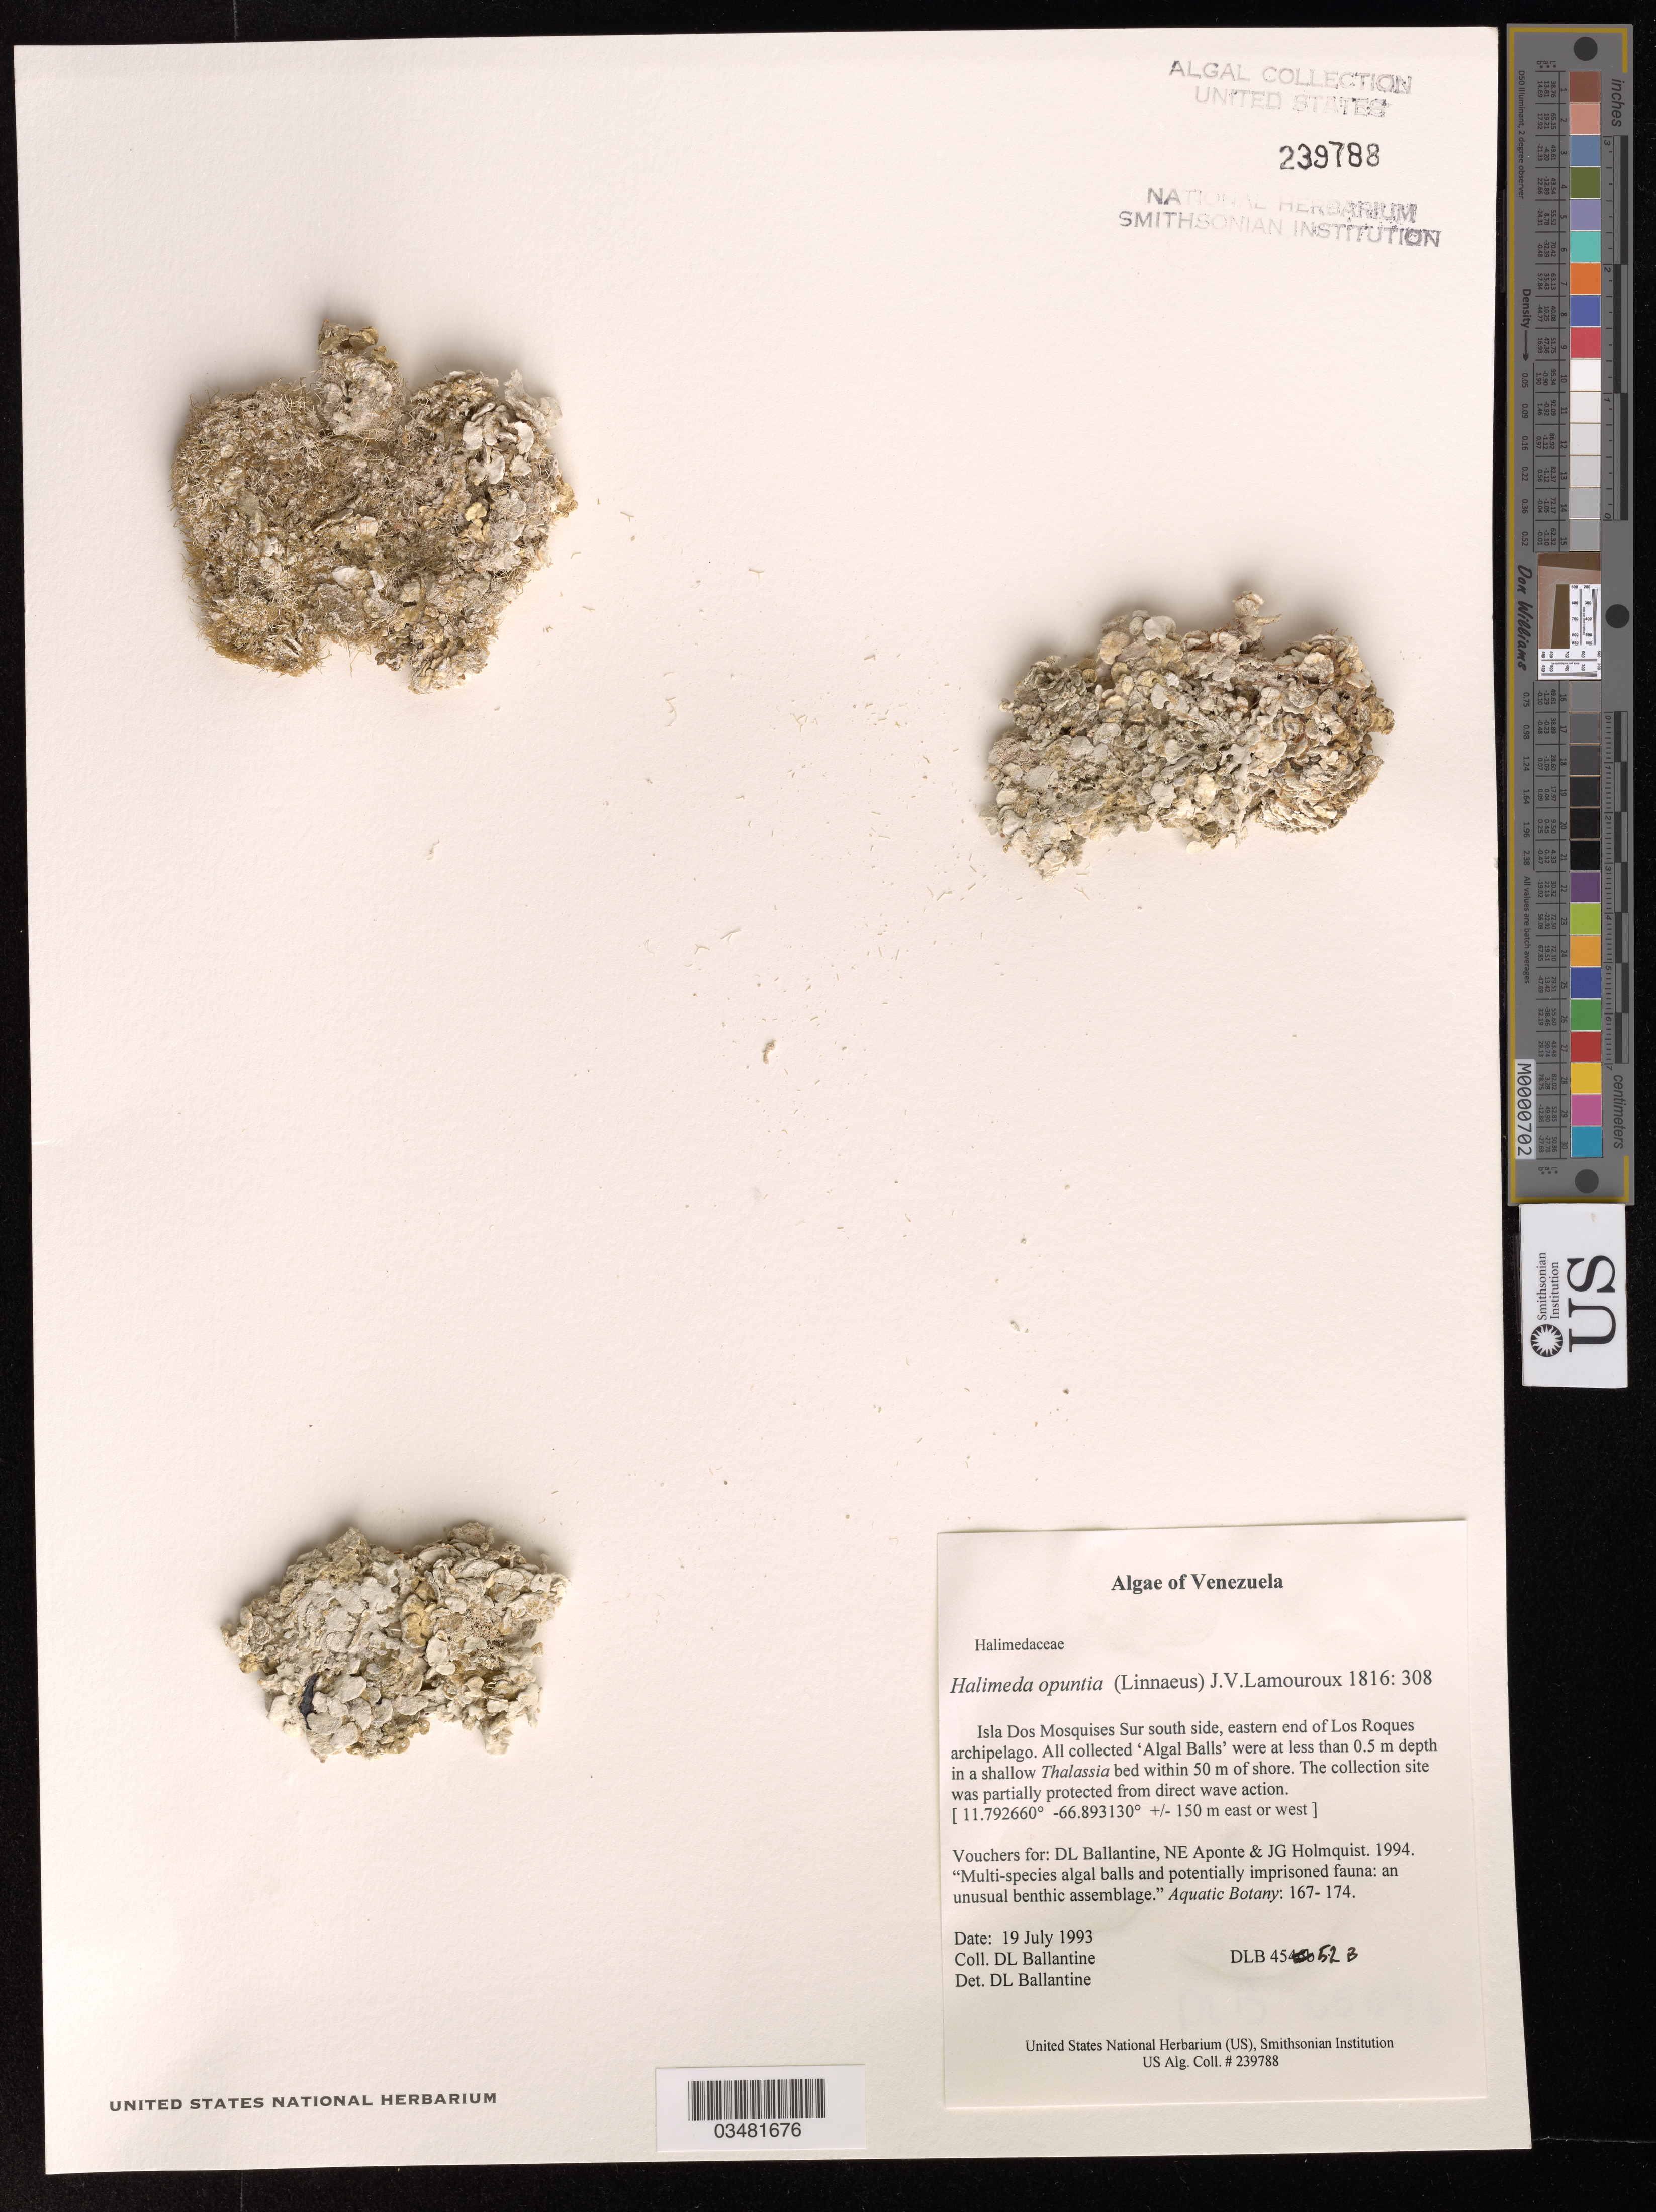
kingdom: Plantae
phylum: Chlorophyta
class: Ulvophyceae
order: Bryopsidales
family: Halimedaceae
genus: Halimeda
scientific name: Halimeda opuntia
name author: (L.) J.V.Lamouroux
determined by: Ballantine, D. L.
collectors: D.L. Ballantine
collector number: DLB 4552B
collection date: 1993-07-19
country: Venezuela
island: Isla Dos Mosquises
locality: Isla Dos Mosquises Sur south side, eastern end of Los Roques archipelago.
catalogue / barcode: US 239788